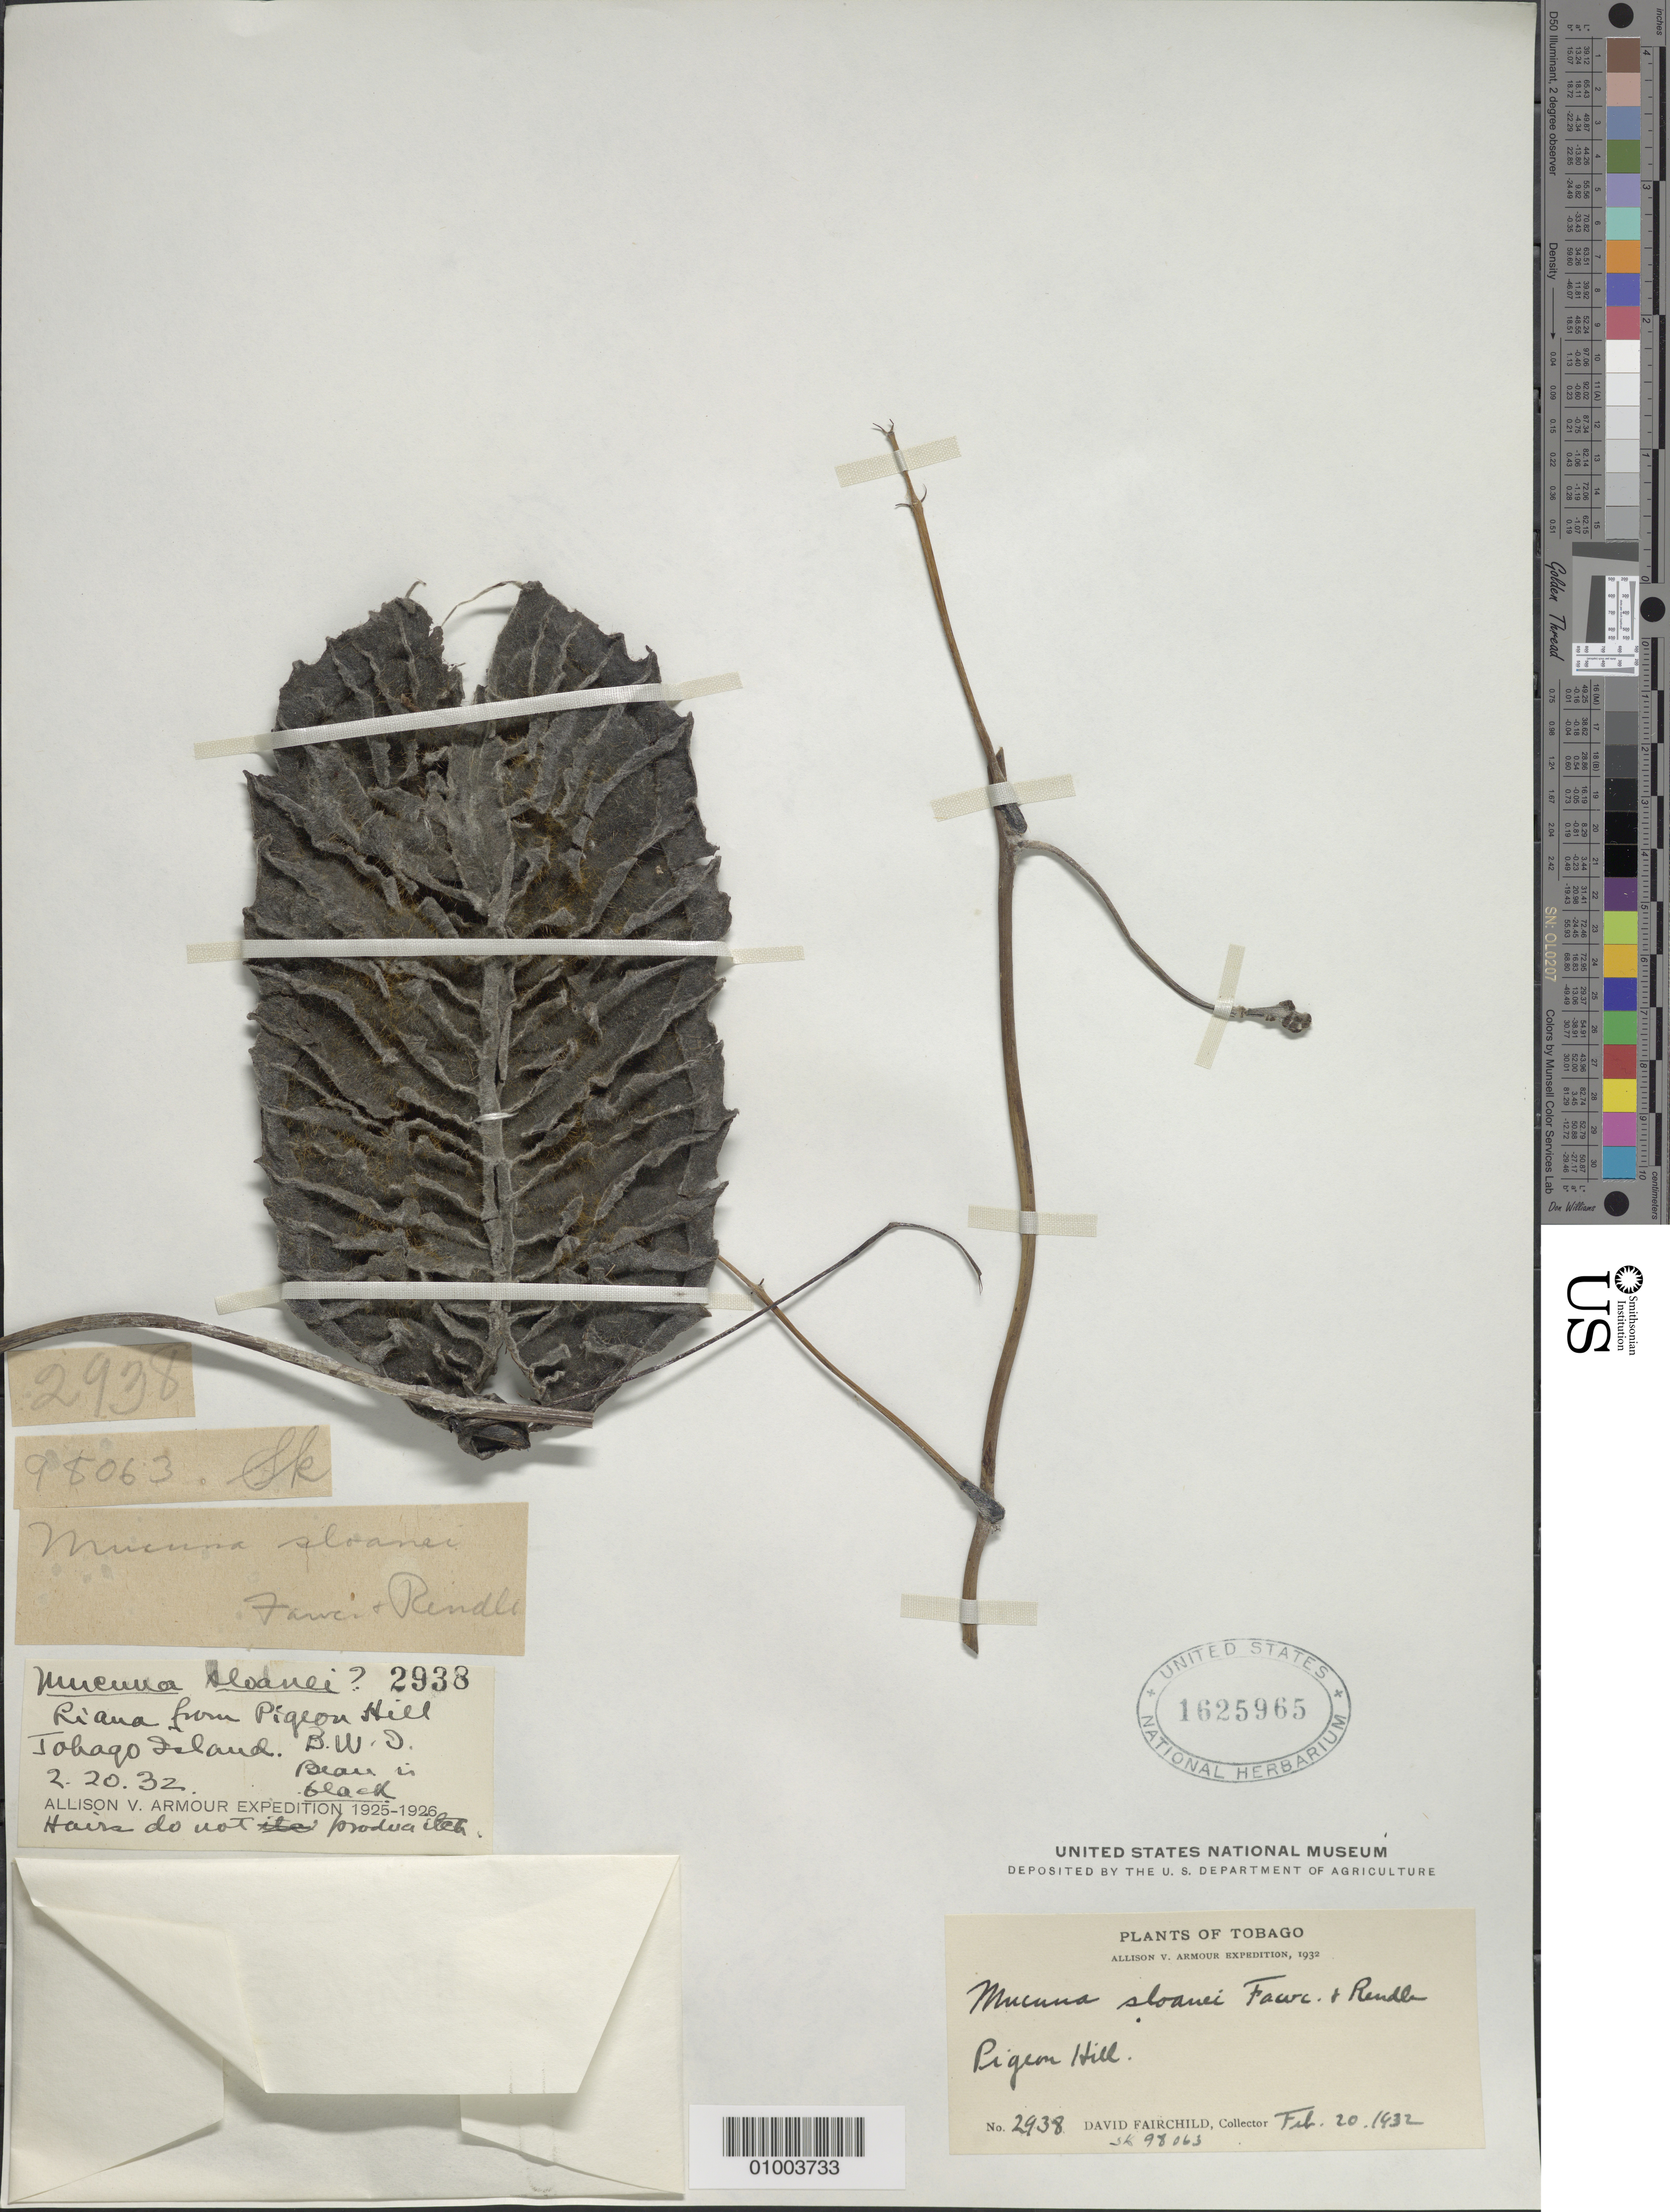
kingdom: Plantae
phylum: Tracheophyta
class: Magnoliopsida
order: Fabales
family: Fabaceae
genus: Mucuna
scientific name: Mucuna sloanei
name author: Fawc. & Rendle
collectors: D. Fairchild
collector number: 2938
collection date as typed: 20 Feb 1932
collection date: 1932-02-20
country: Trinidad and Tobago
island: Tobago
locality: Pigeon Hill.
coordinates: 0 N, 0 E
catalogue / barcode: US 1625965